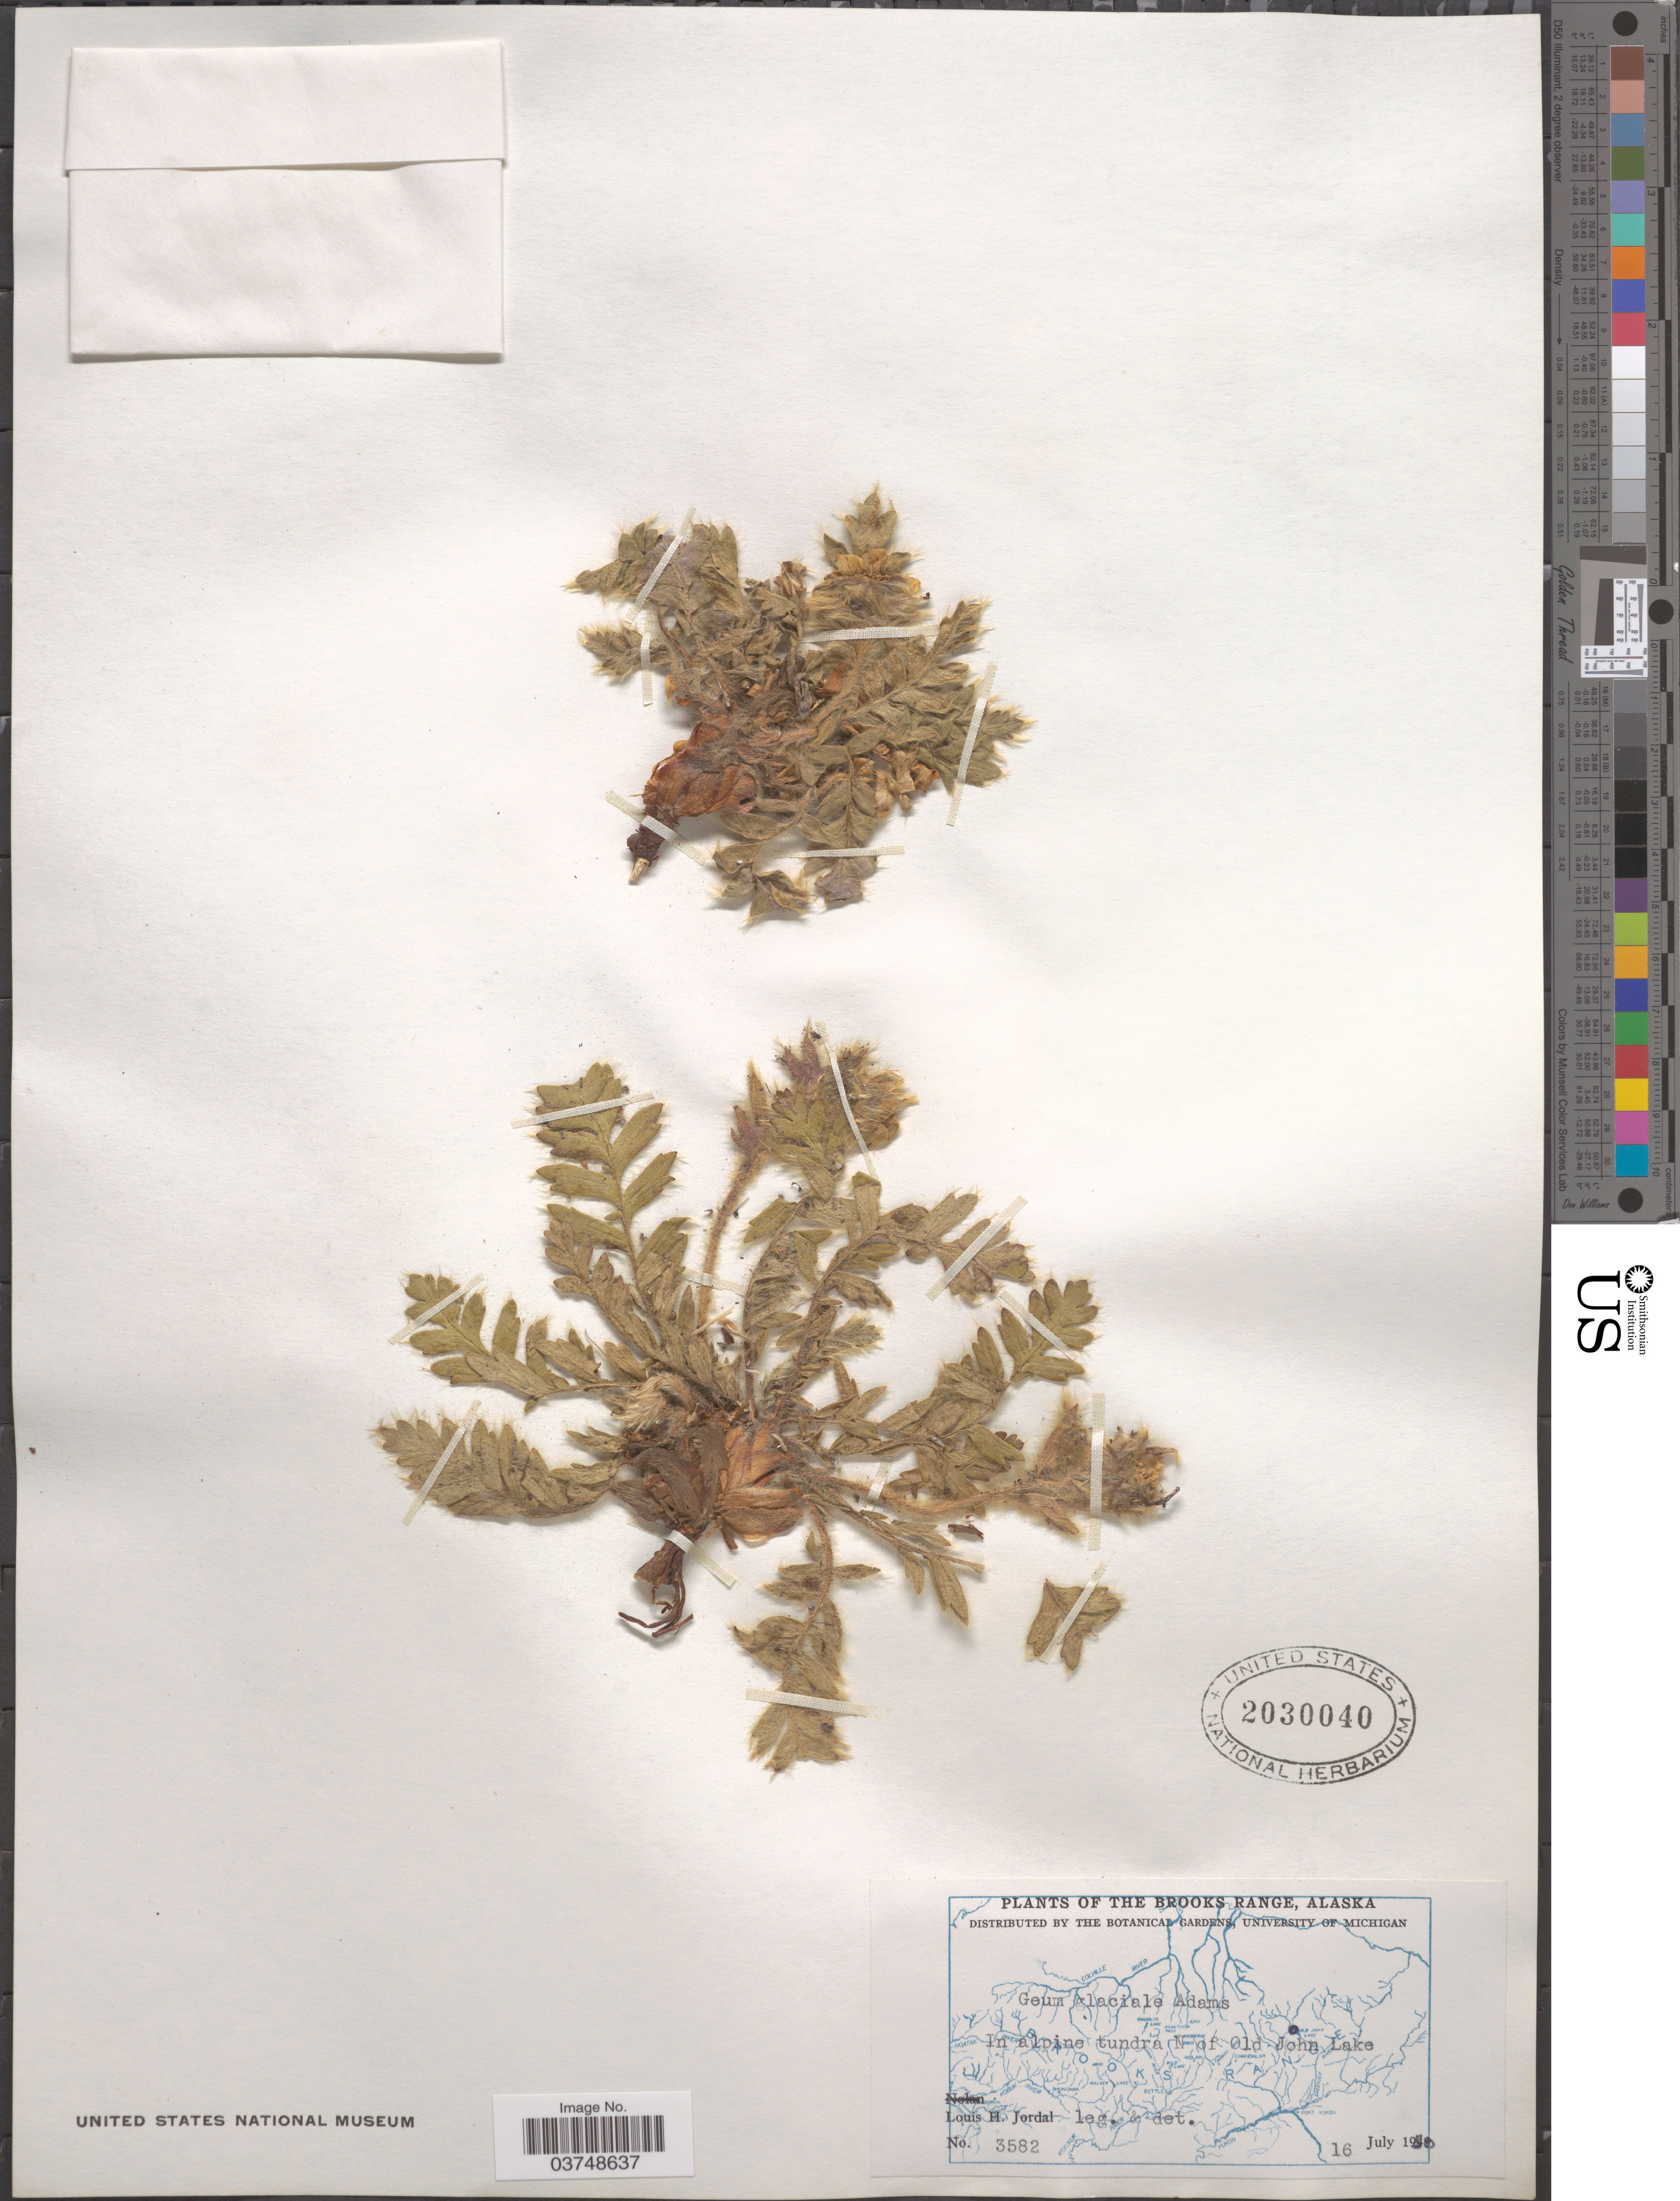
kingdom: Plantae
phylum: Tracheophyta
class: Magnoliopsida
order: Rosales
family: Rosaceae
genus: Geum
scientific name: Geum glaciale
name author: Adams ex Fisch.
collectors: L. Jordal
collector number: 3582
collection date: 1950-07-16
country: United States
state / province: Alaska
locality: Brooks Range. In alpine tundra N of Old John Lake.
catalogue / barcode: US 2030040